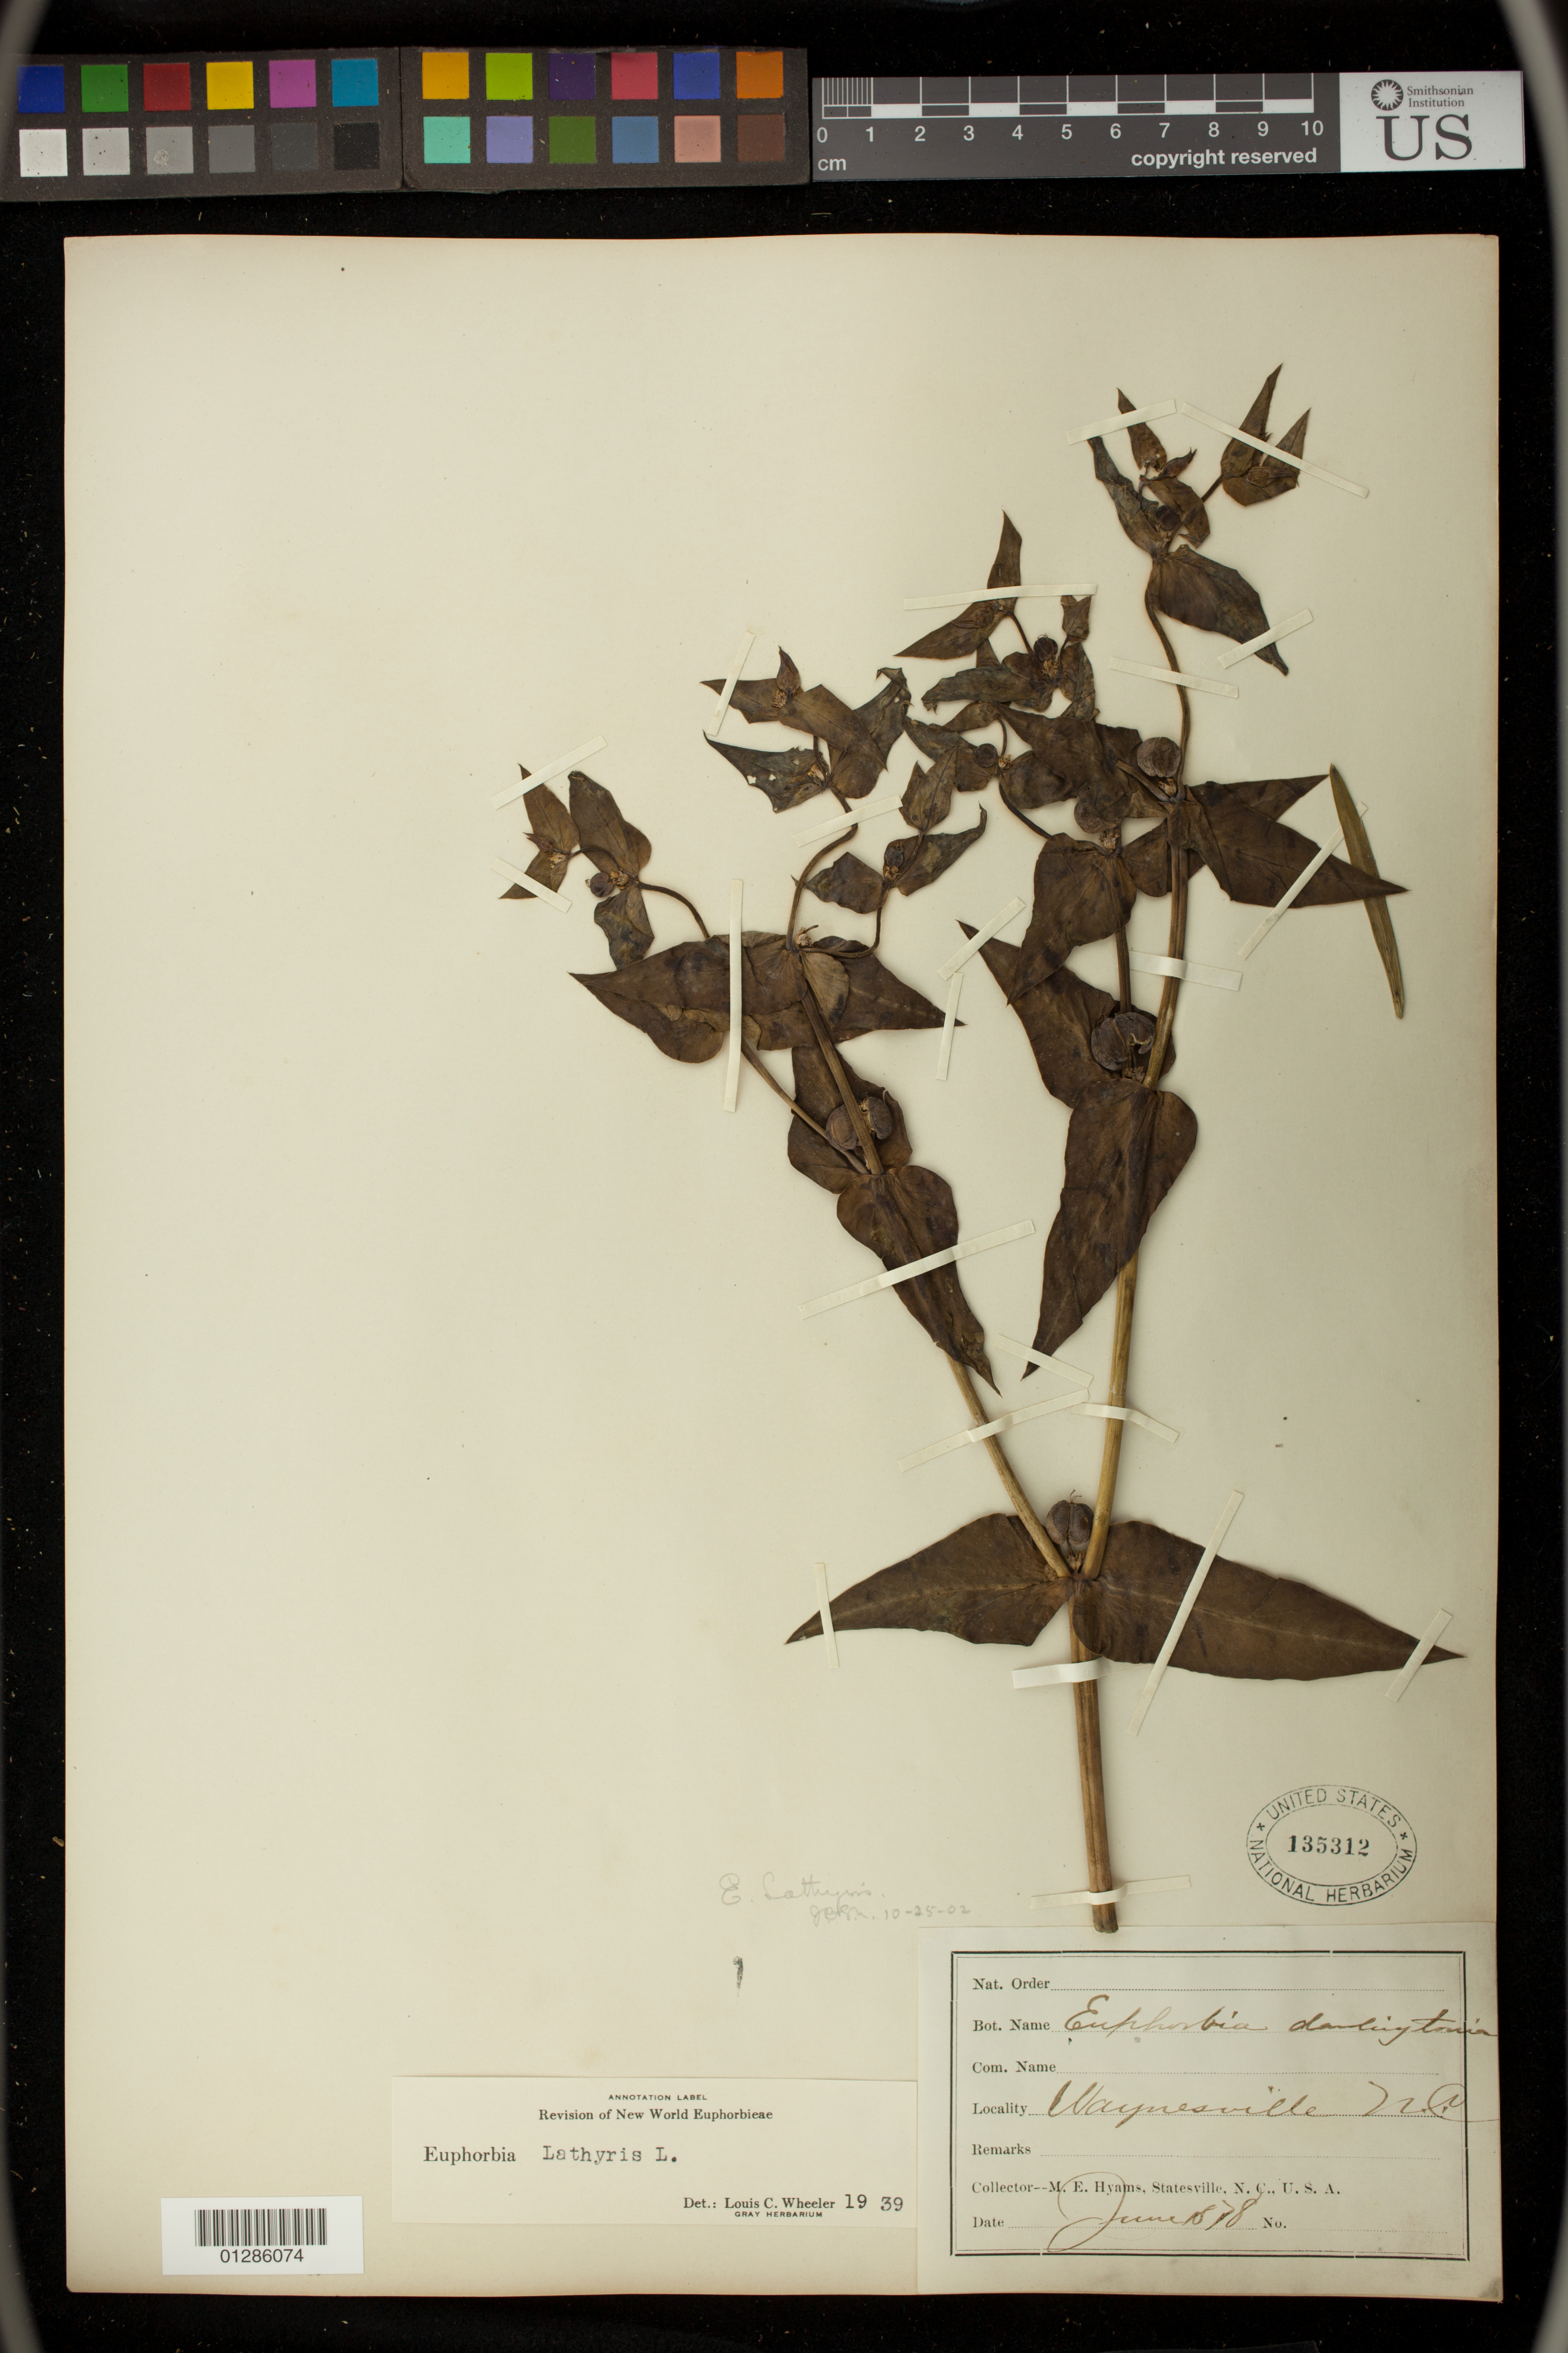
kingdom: Plantae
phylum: Tracheophyta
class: Magnoliopsida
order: Malpighiales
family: Euphorbiaceae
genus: Euphorbia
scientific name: Euphorbia lathyris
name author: L.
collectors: M. E. Hyams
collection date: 1878-06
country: United States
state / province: North Carolina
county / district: Haywood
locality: Waynesville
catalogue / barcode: US 135312